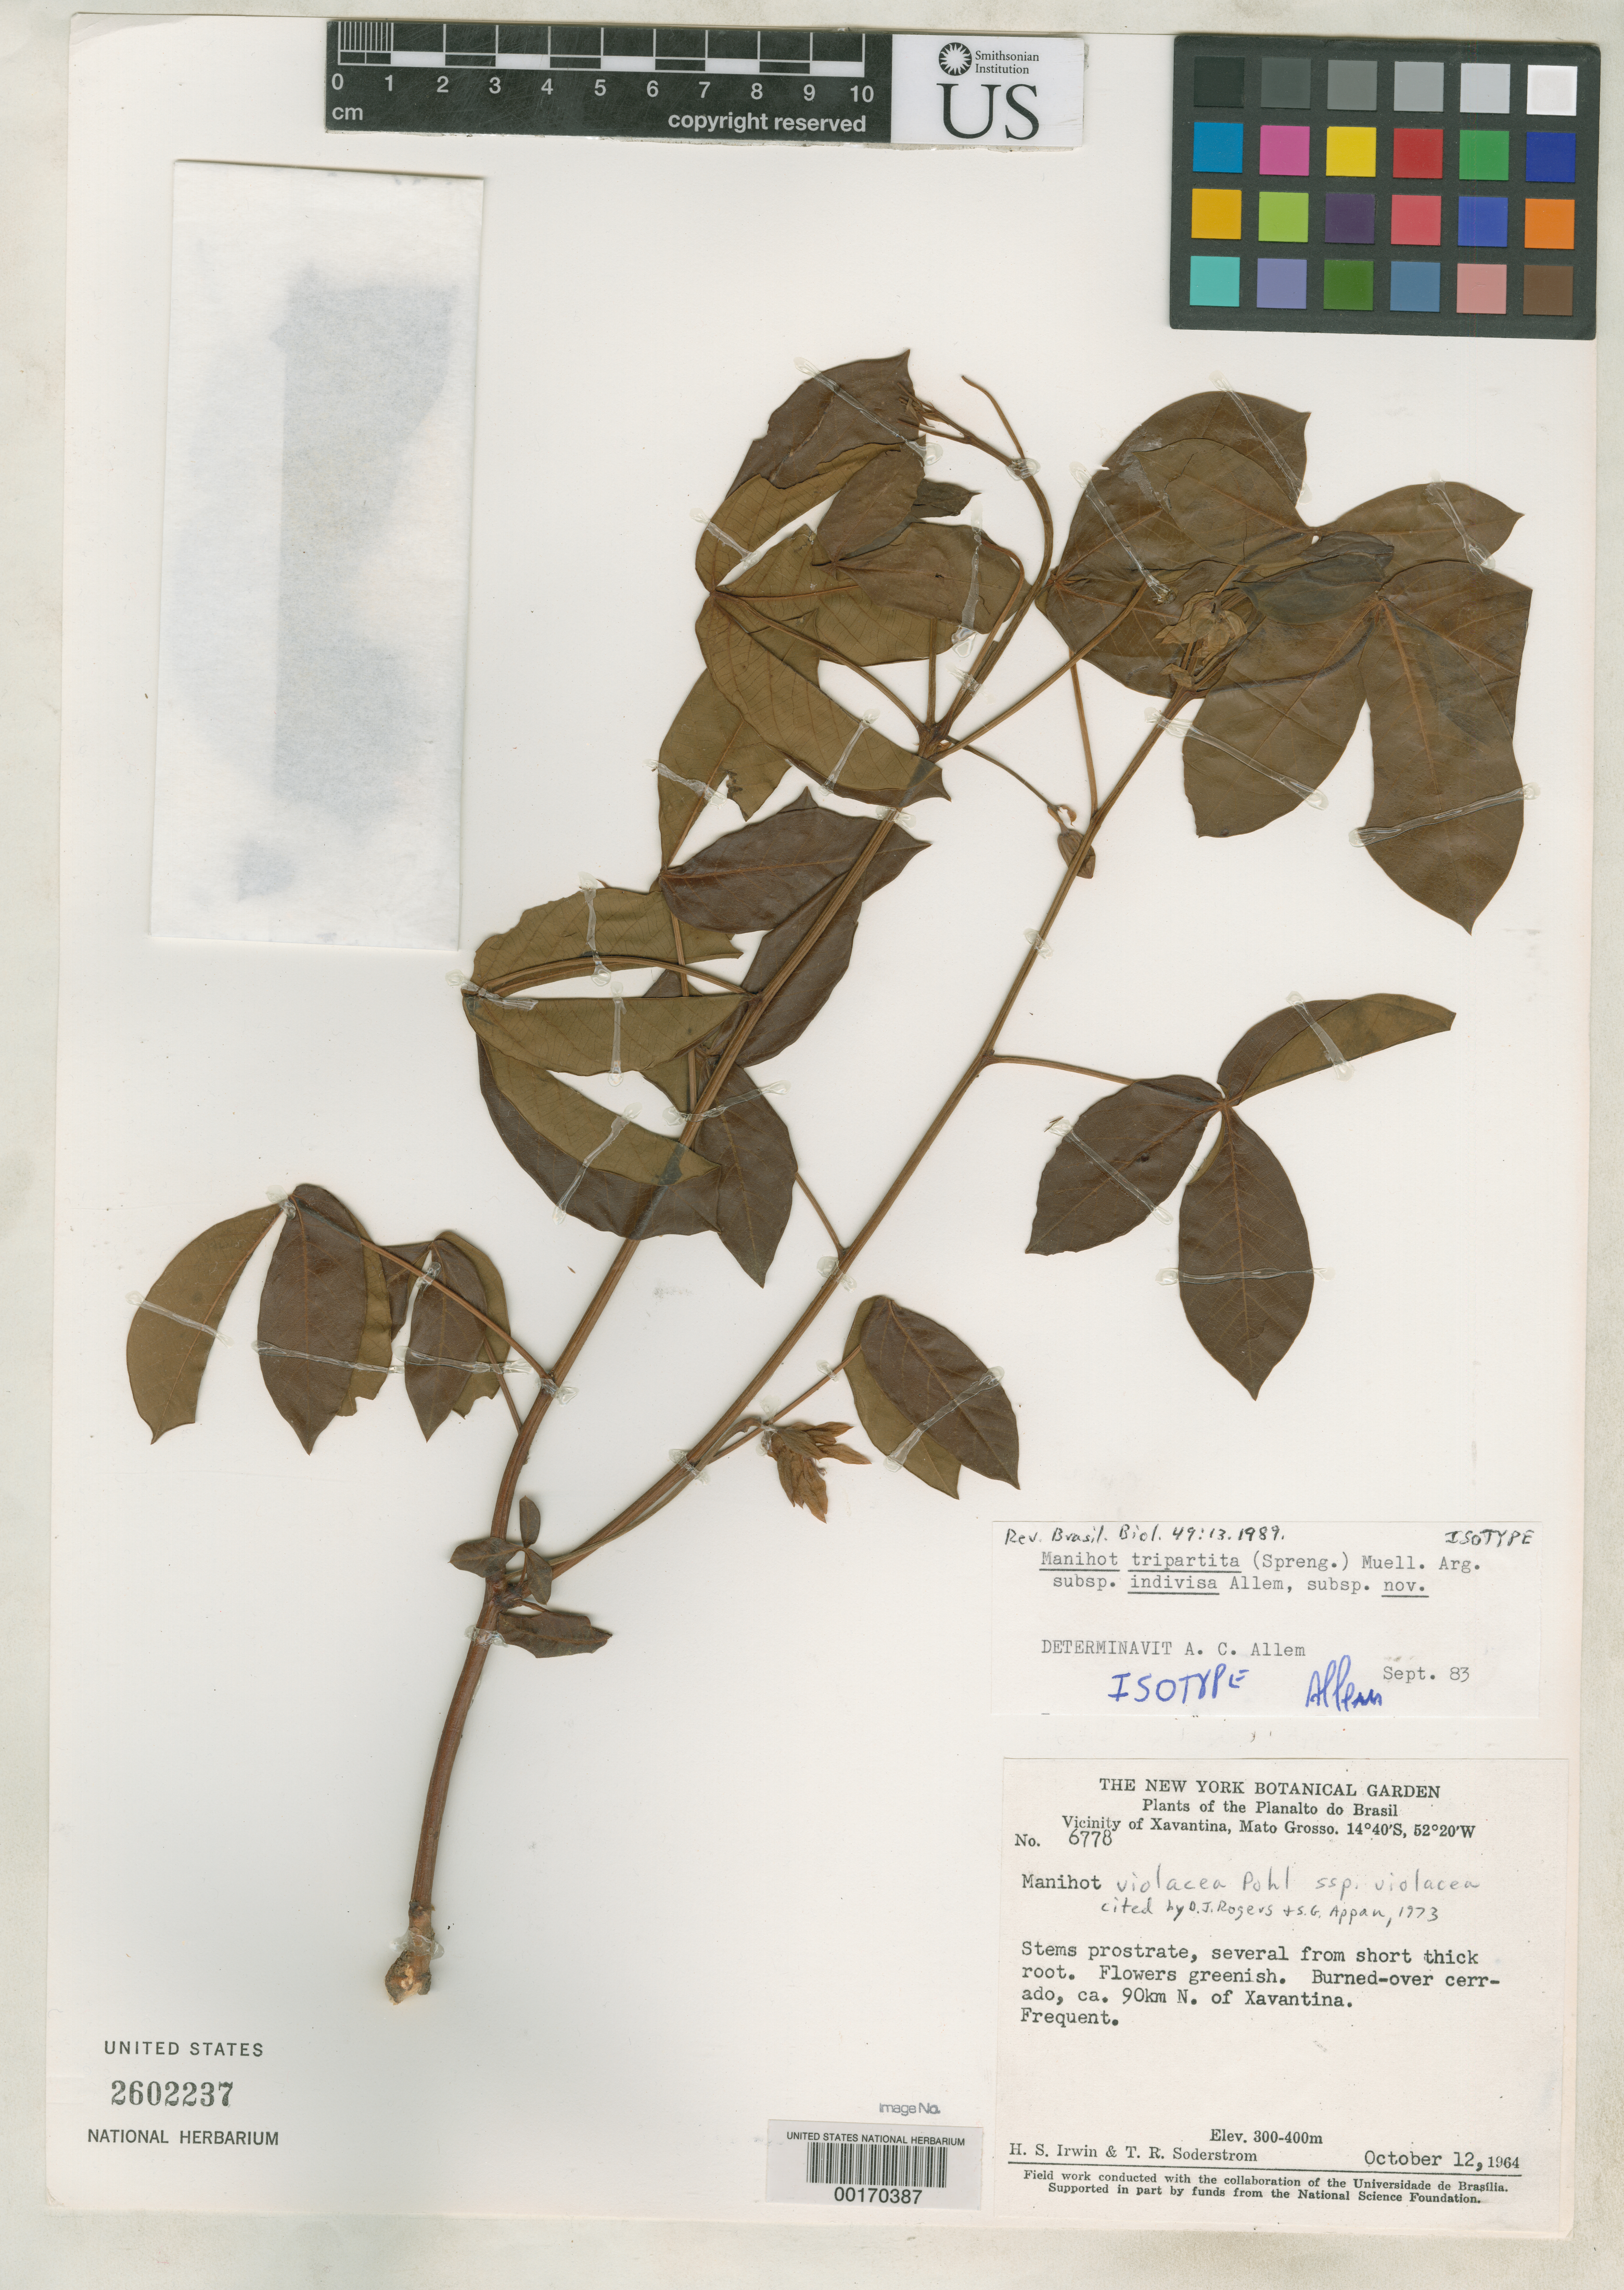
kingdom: Plantae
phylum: Tracheophyta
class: Magnoliopsida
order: Malpighiales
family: Euphorbiaceae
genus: Manihot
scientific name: Manihot tripartita subsp. indivisa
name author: Allem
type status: Isotype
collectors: H. Irwin & T. R. Soderstrom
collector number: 6778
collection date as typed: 12 Oct 1964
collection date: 1964-10-12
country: Brazil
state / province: Mato Grosso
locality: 90 km N of Xavantina.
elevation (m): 300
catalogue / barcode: US 2602237